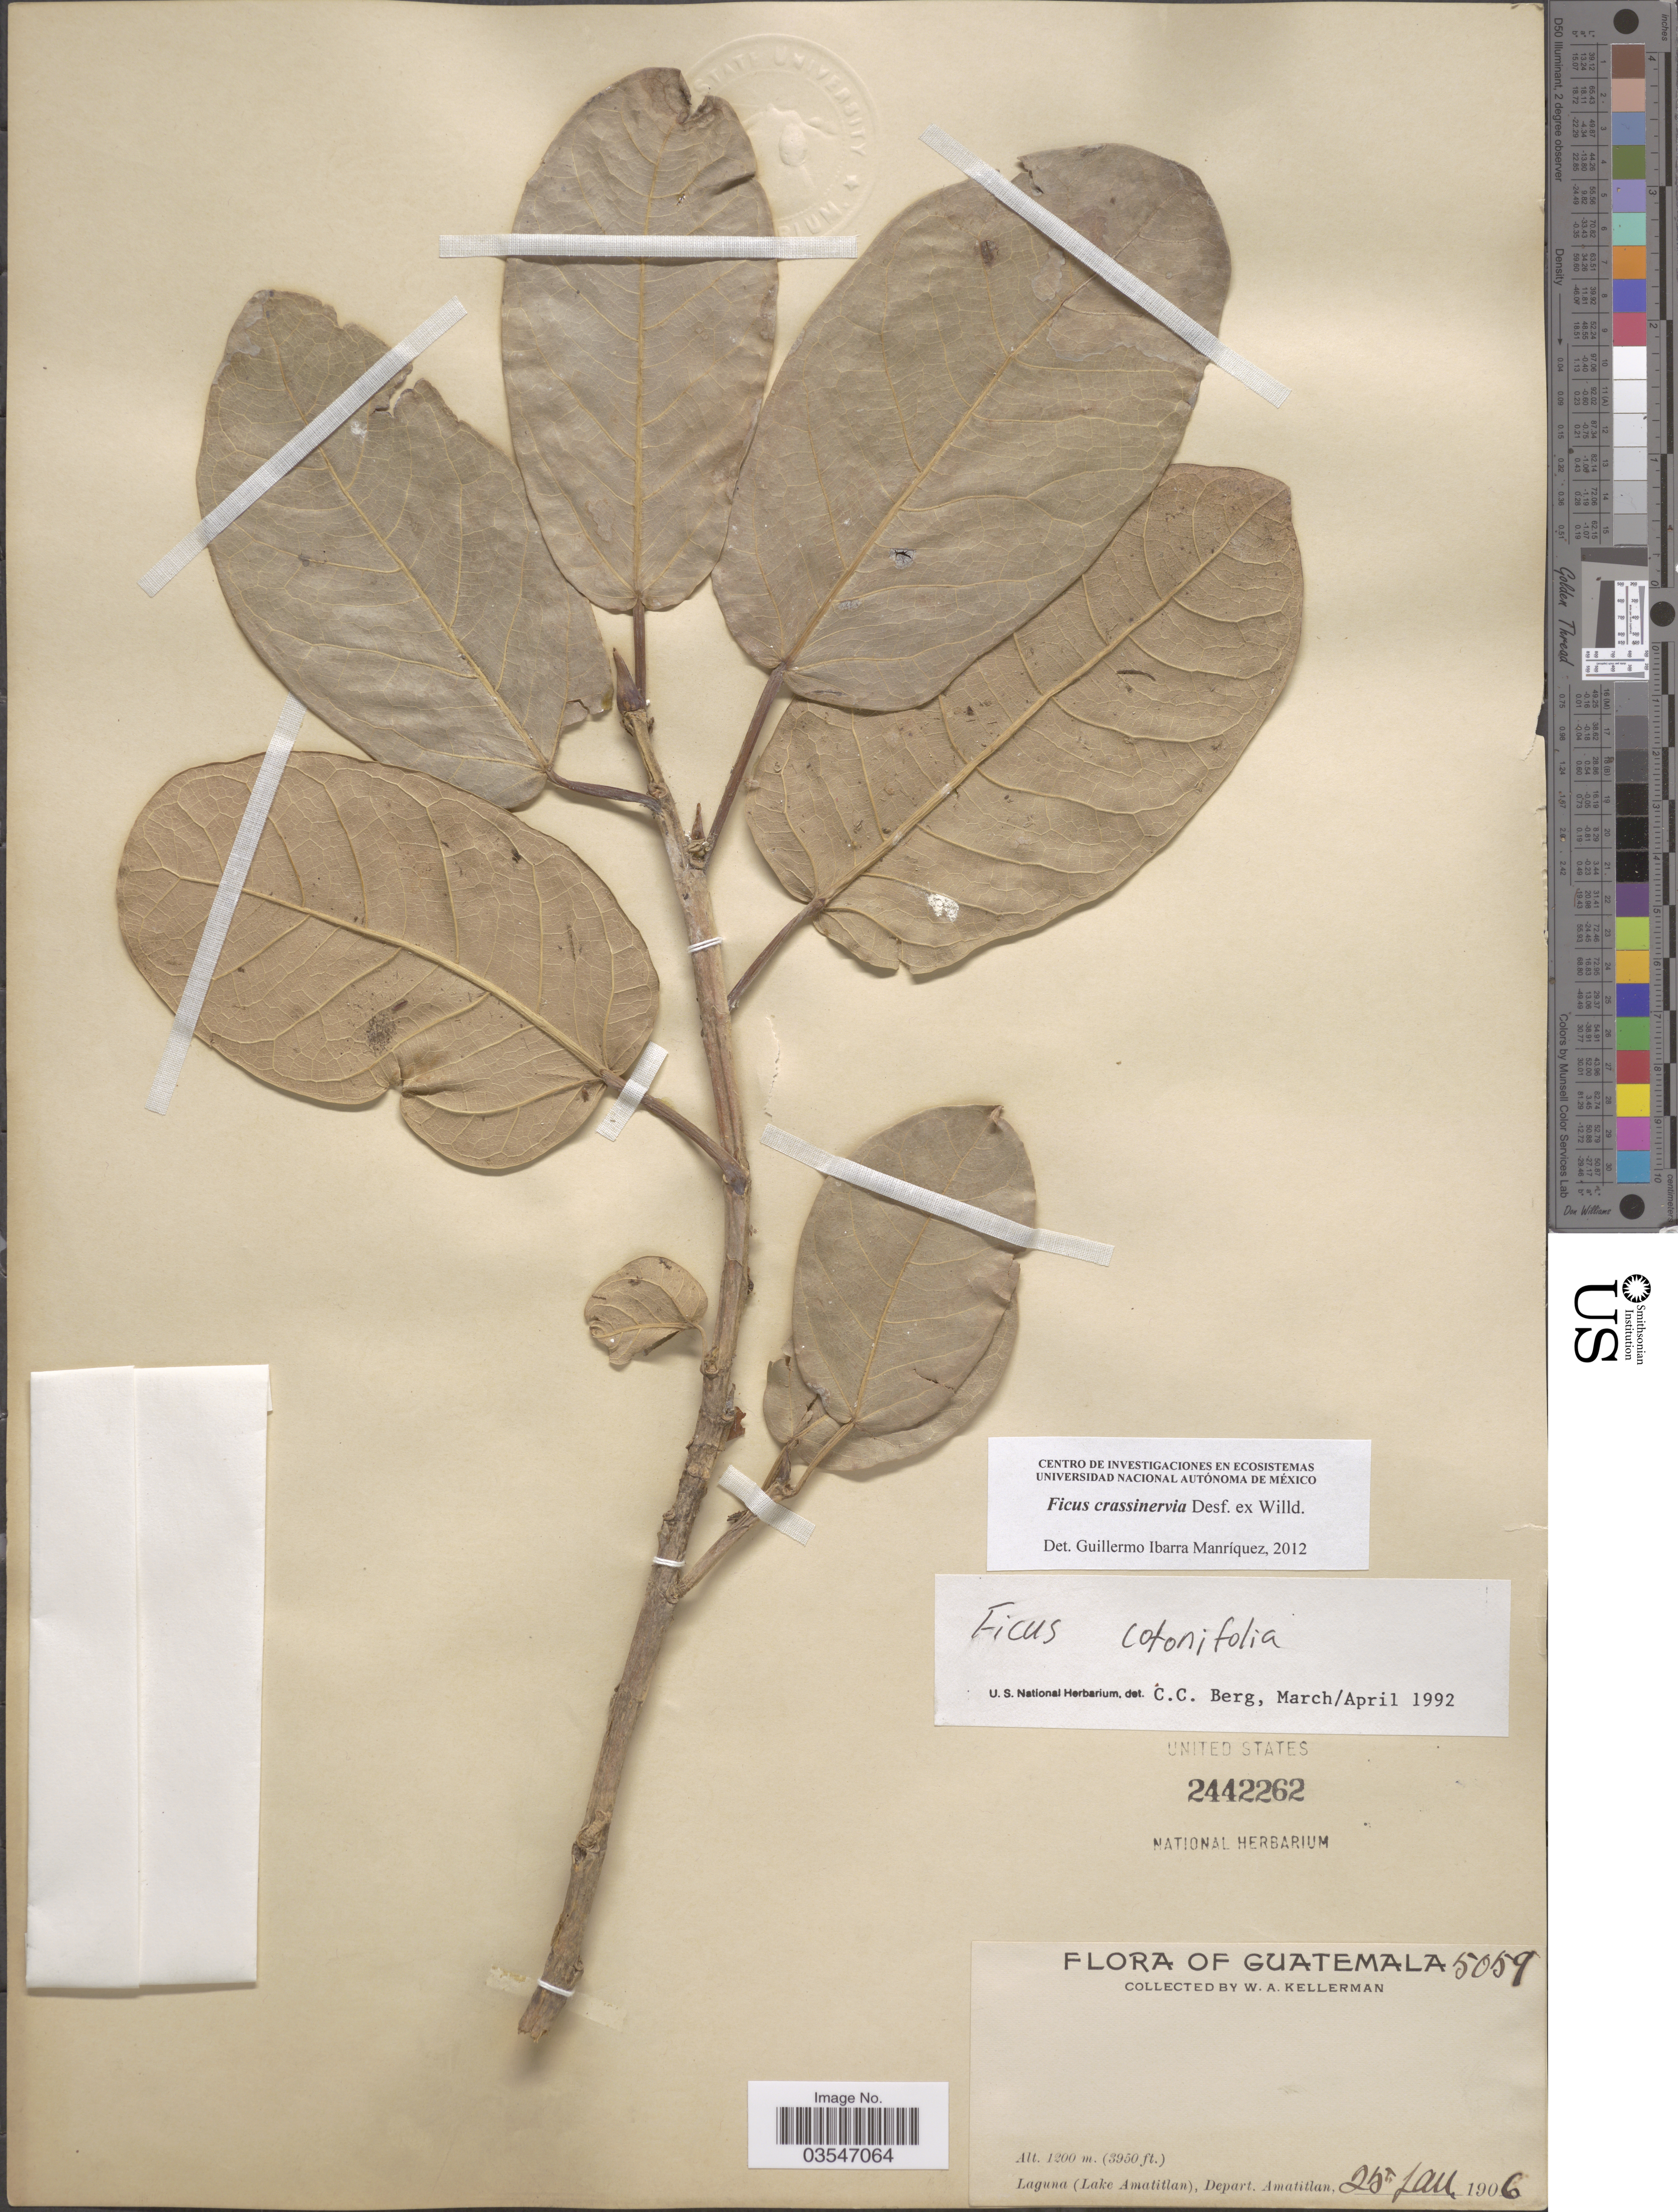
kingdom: Plantae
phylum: Tracheophyta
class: Magnoliopsida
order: Rosales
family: Moraceae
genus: Ficus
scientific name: Ficus crassinervia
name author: Desf. ex Willd.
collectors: W. Kellerman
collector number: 5059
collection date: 1906-01-25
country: Guatemala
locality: Laguna (Lake Amatitlan), Depart. Amatitlan.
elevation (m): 1200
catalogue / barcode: US 2442262